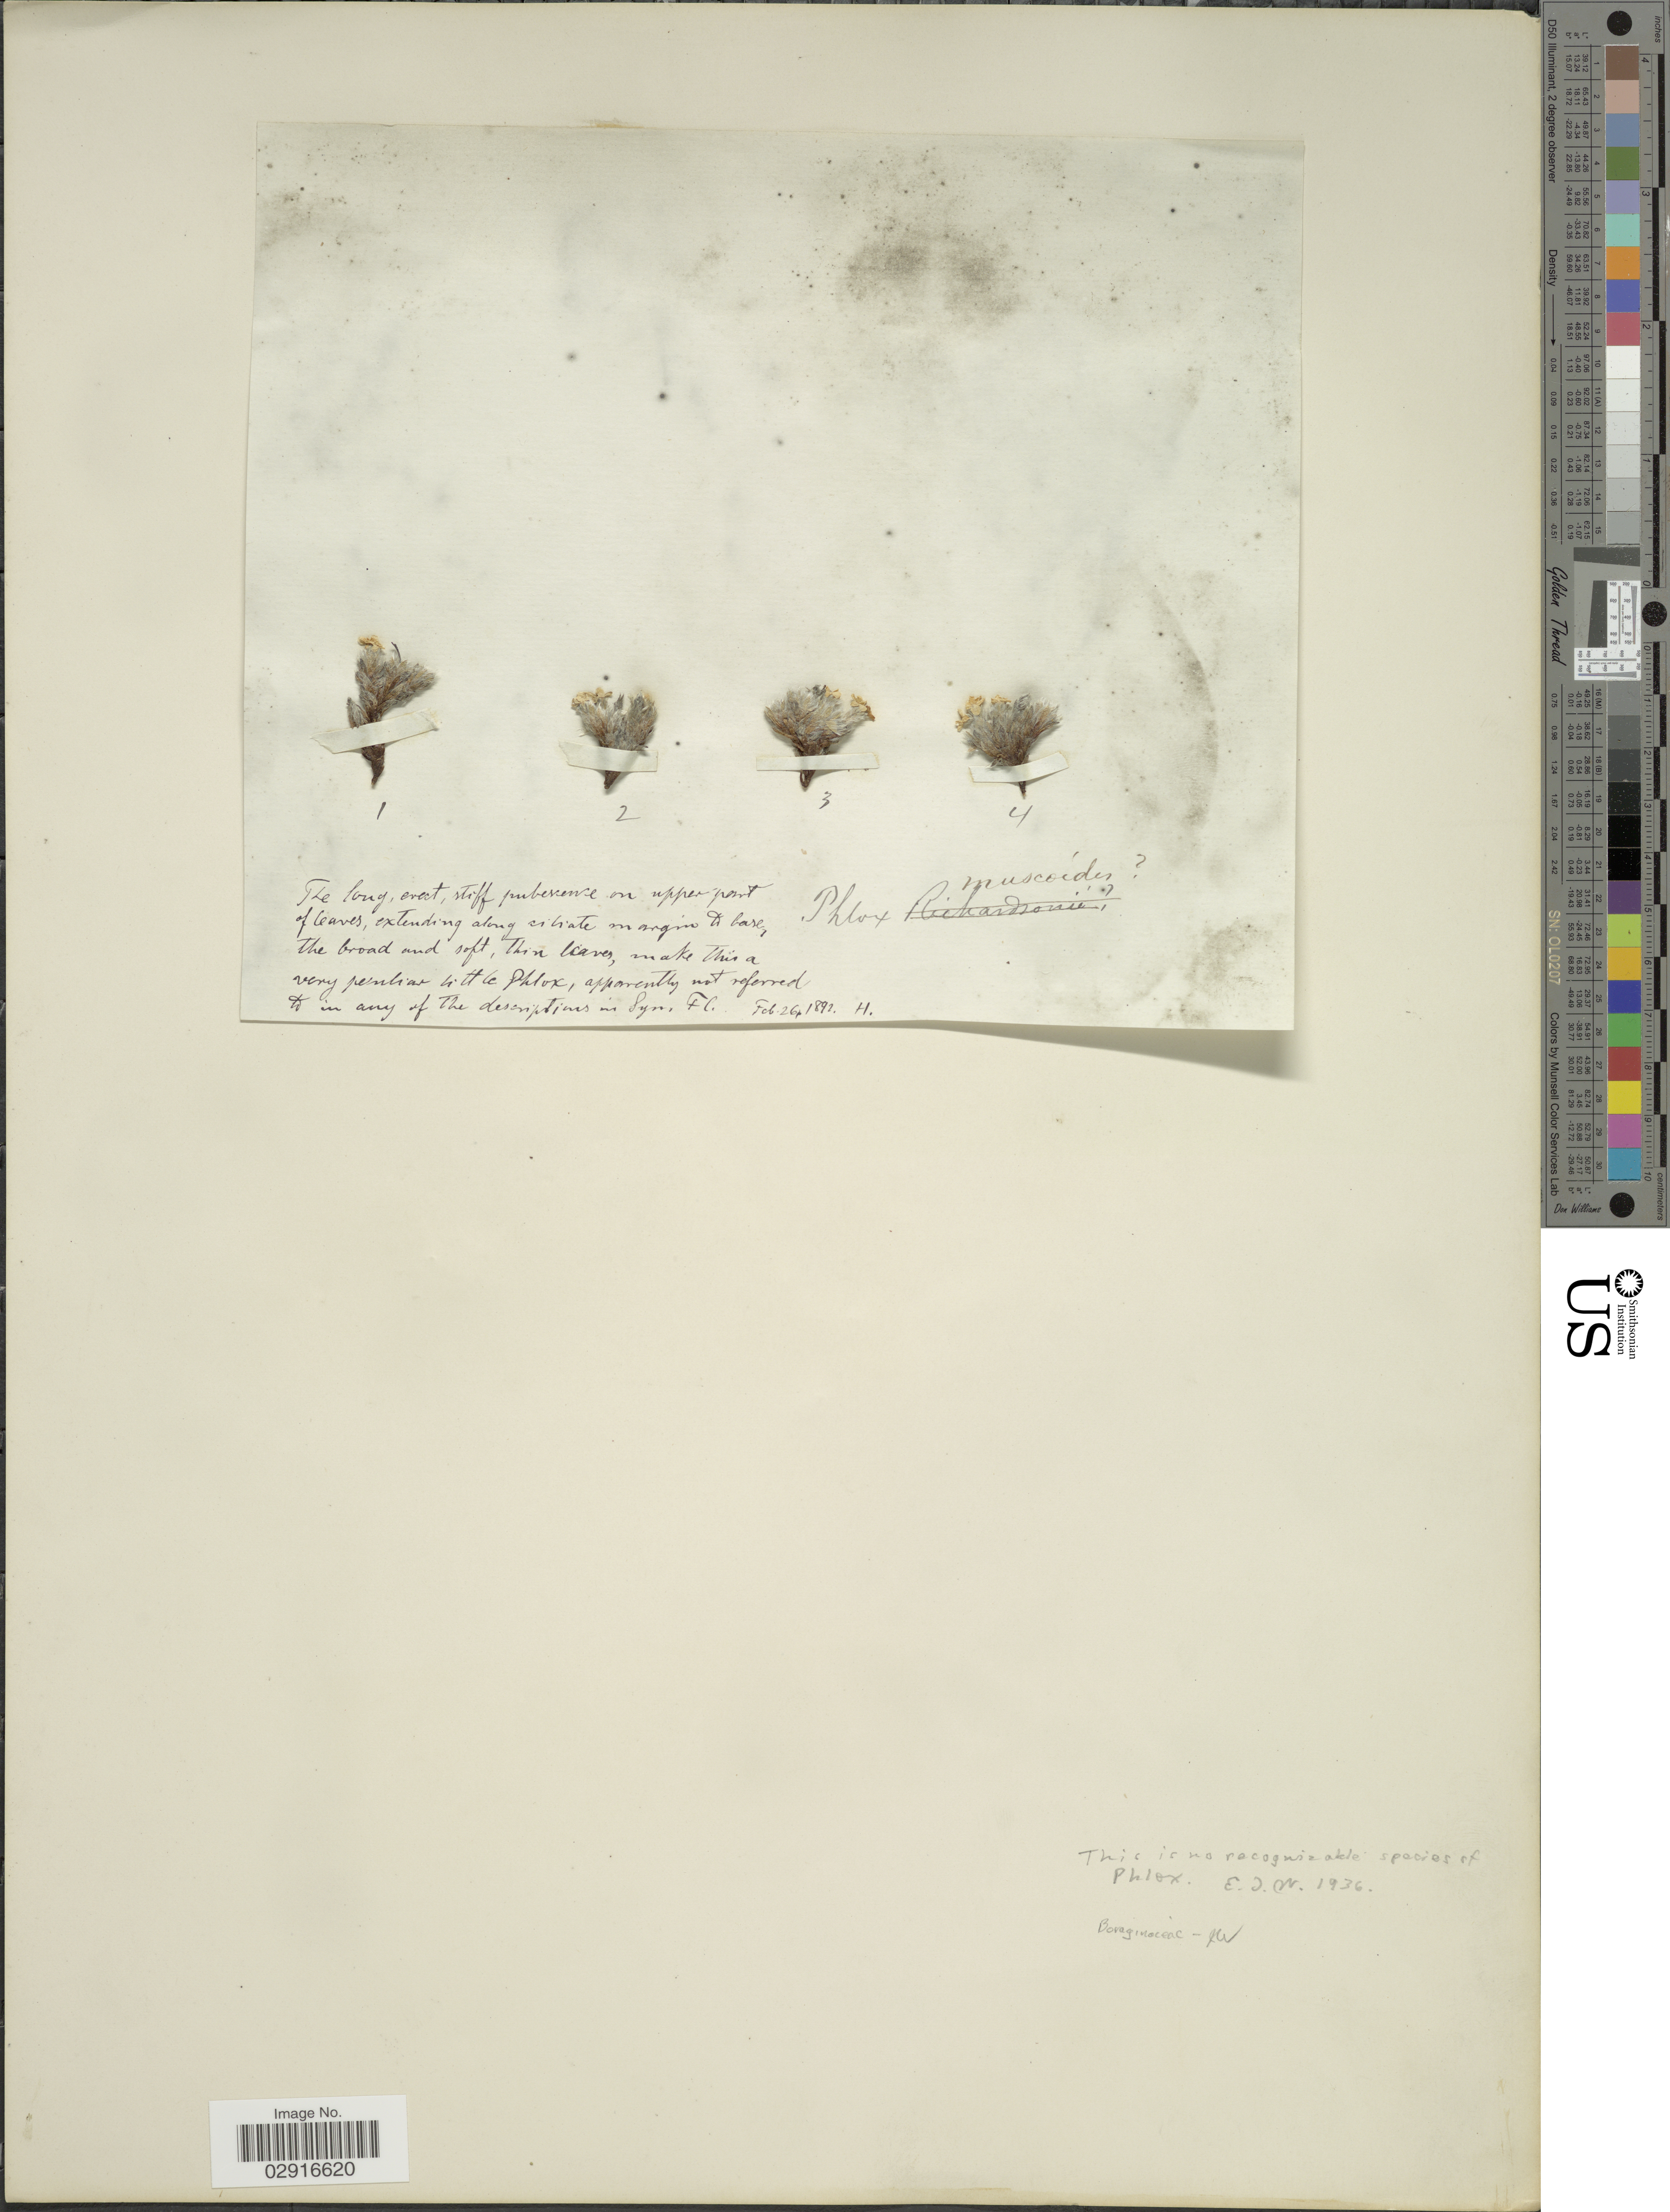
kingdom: Plantae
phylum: Tracheophyta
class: Magnoliopsida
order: Boraginales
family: Boraginaceae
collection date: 1892-02-26